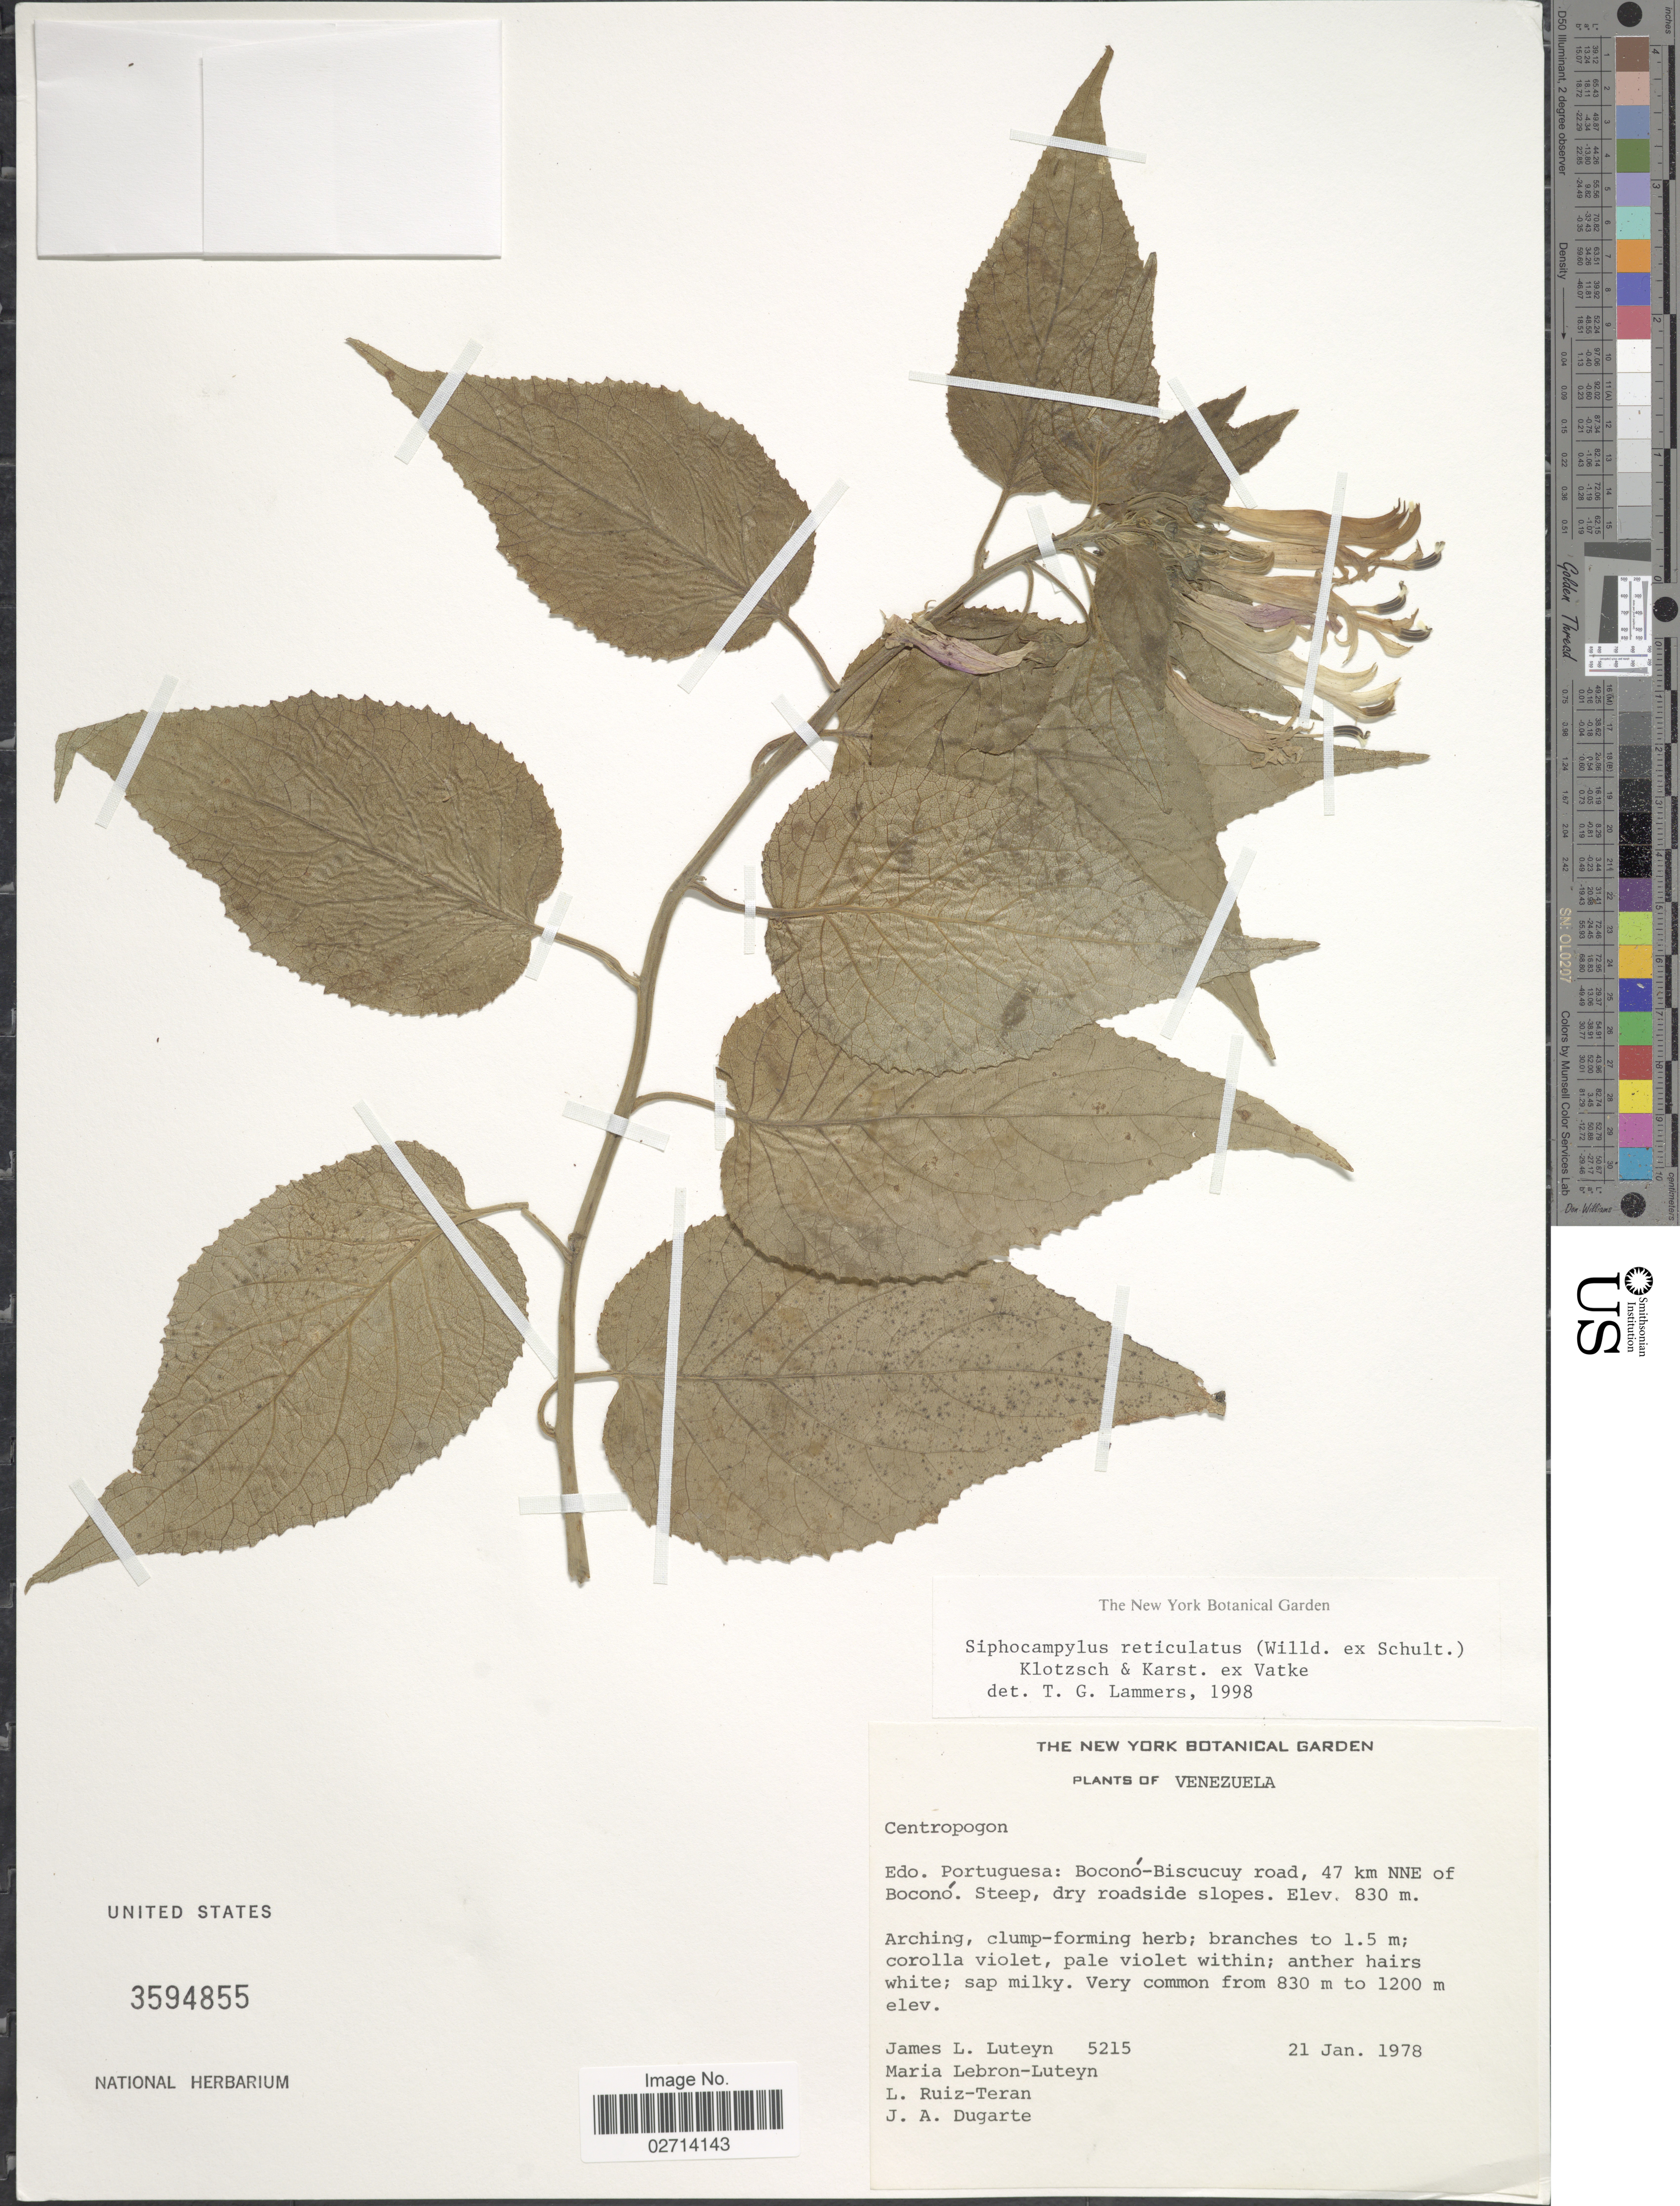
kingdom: Plantae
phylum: Tracheophyta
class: Magnoliopsida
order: Asterales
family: Campanulaceae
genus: Siphocampylus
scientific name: Siphocampylus reticulatus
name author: (Willd. ex Schult. & Roem.) Klotzsch & H. Karst. ex Vatke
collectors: J. L. Luteyn, M. L. Lebrón-Luteyn, L. E. Ruíz-Terán & J. Dugarte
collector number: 5215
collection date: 1978-01-21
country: Venezuela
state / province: Portuguesa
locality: Bocono-Biscucuy road, 47 km NNE of Bocono, steep, dry roadside slopes.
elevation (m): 830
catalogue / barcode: US 3594855